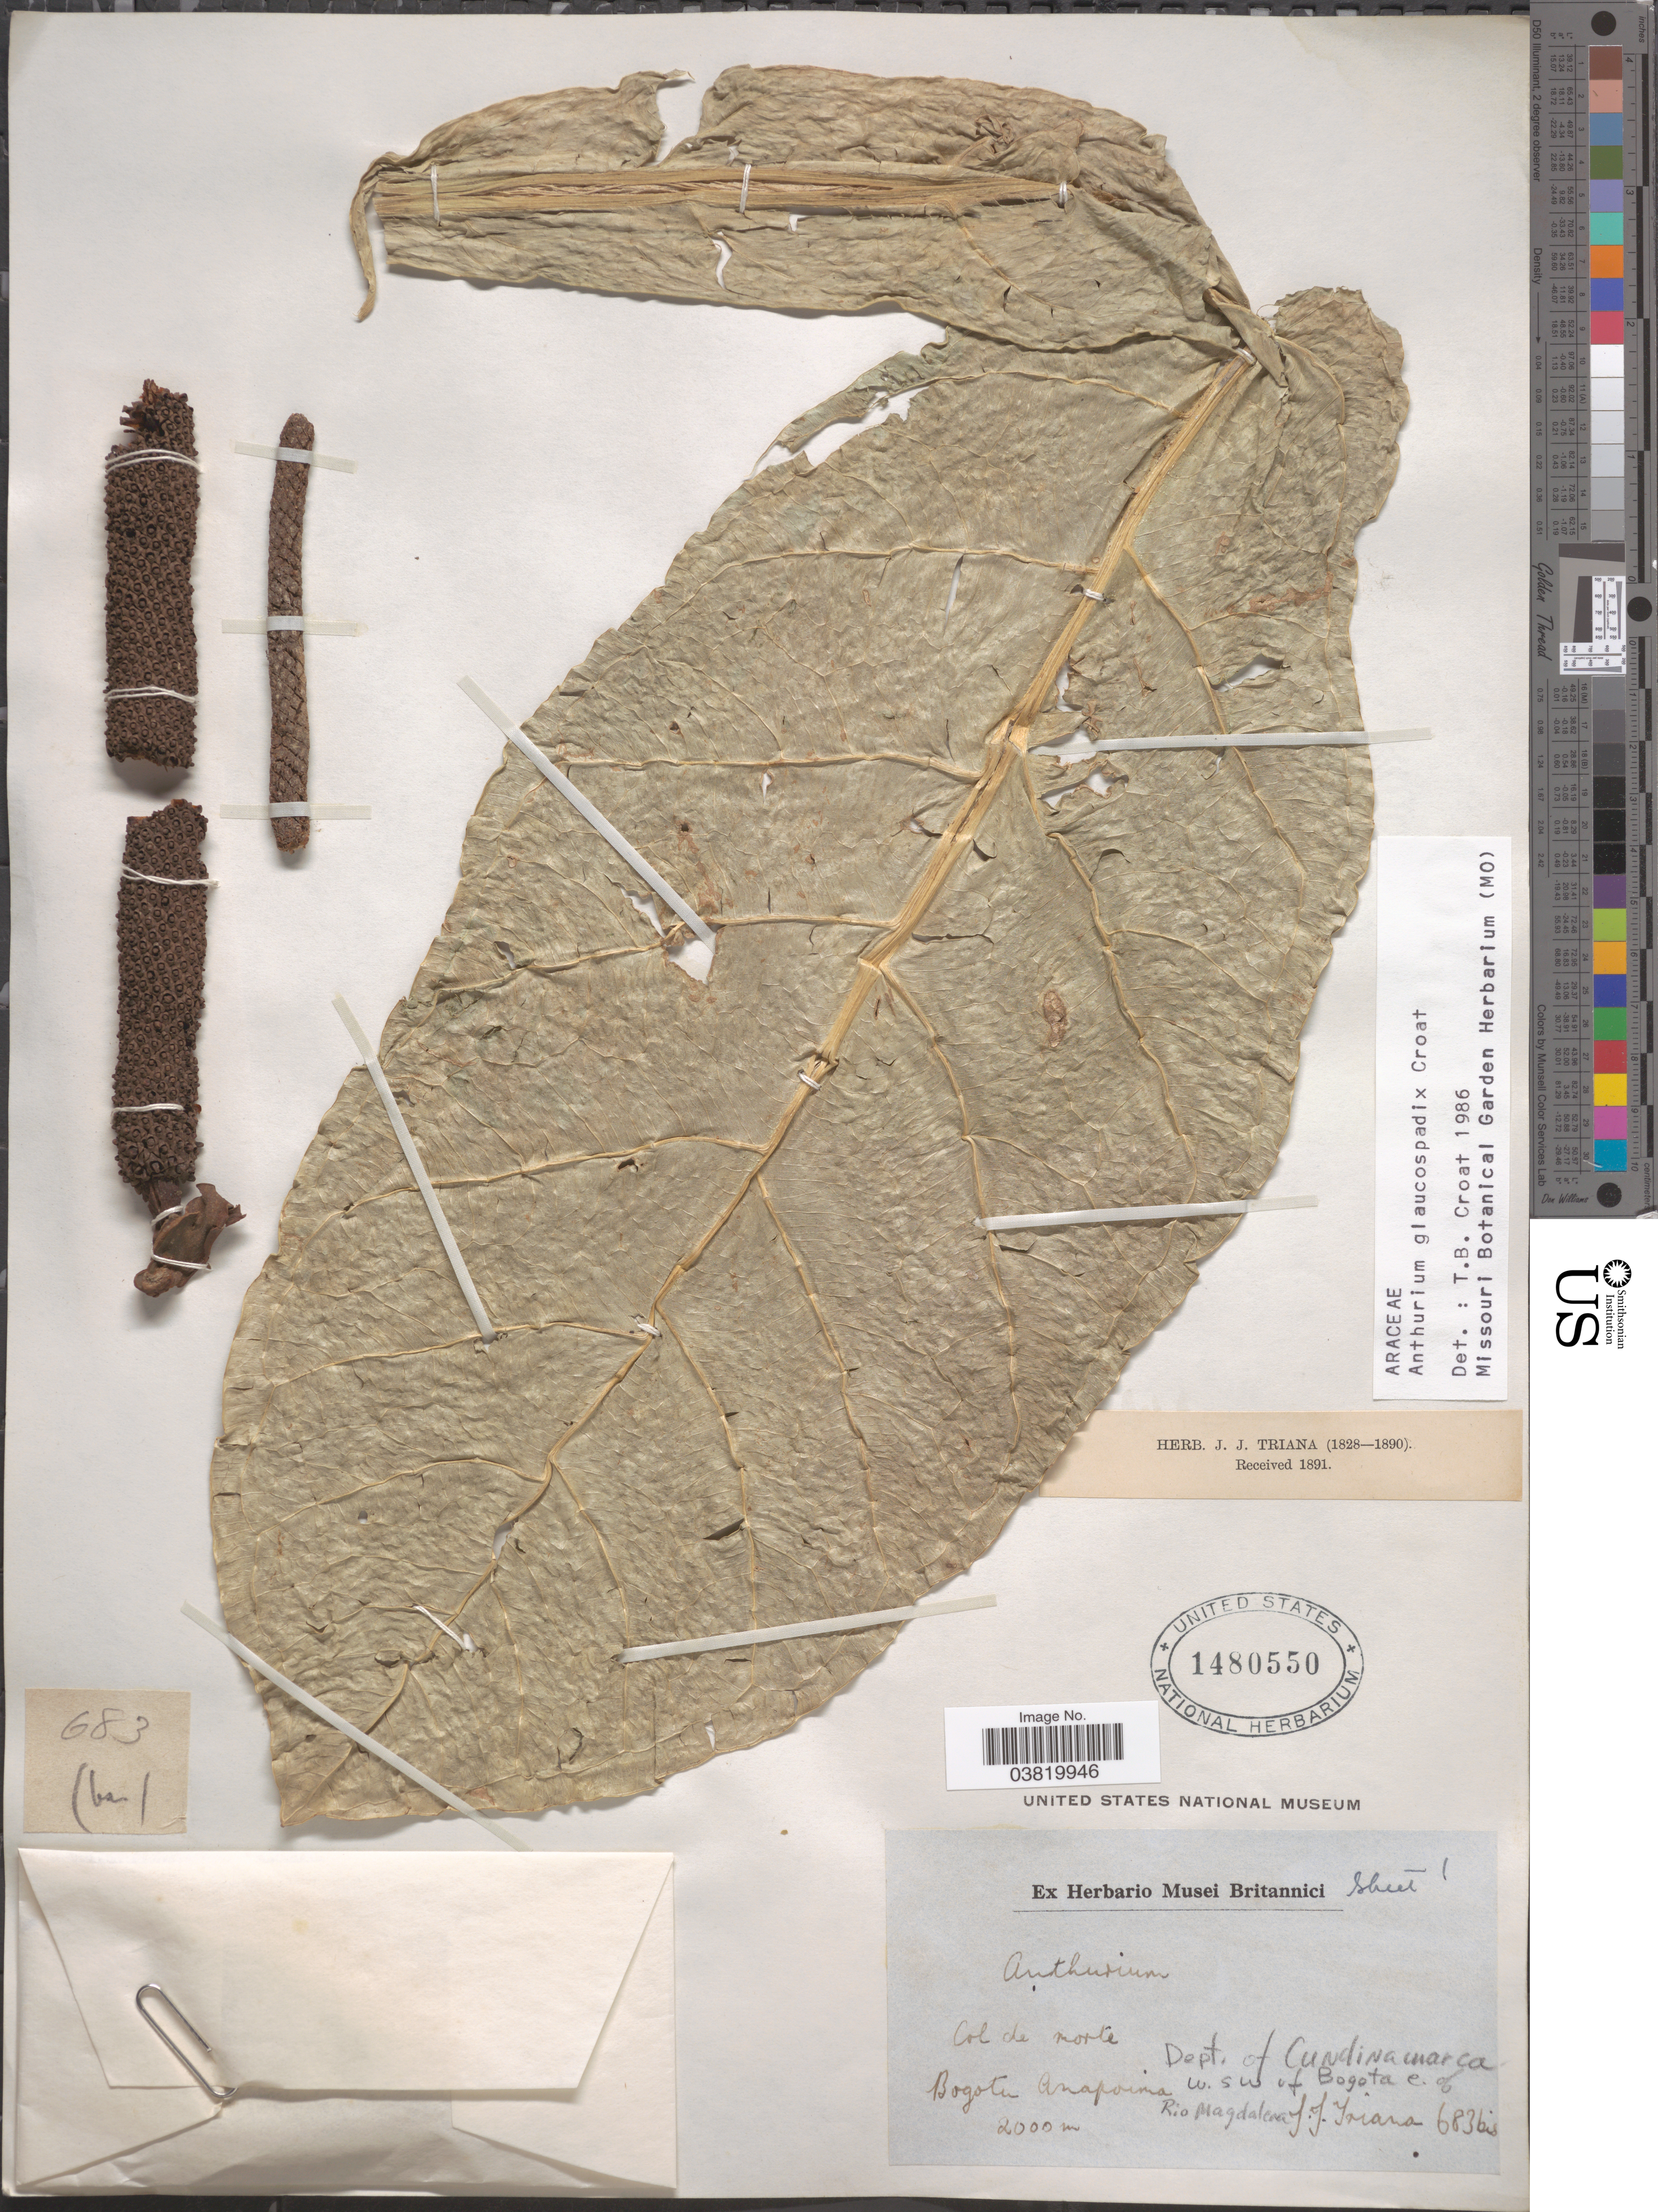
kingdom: Plantae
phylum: Tracheophyta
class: Liliopsida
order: Alismatales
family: Araceae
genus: Anthurium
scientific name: Anthurium glaucospadix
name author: Croat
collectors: J. J. Triana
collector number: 683bis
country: Colombia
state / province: Cundinamarca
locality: Dept. of Cundinamarca. W.S.W. of Bogota e. of Rio Magdalena. Bogota Anapoima [unsure placement]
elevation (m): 2000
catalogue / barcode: US 1480550